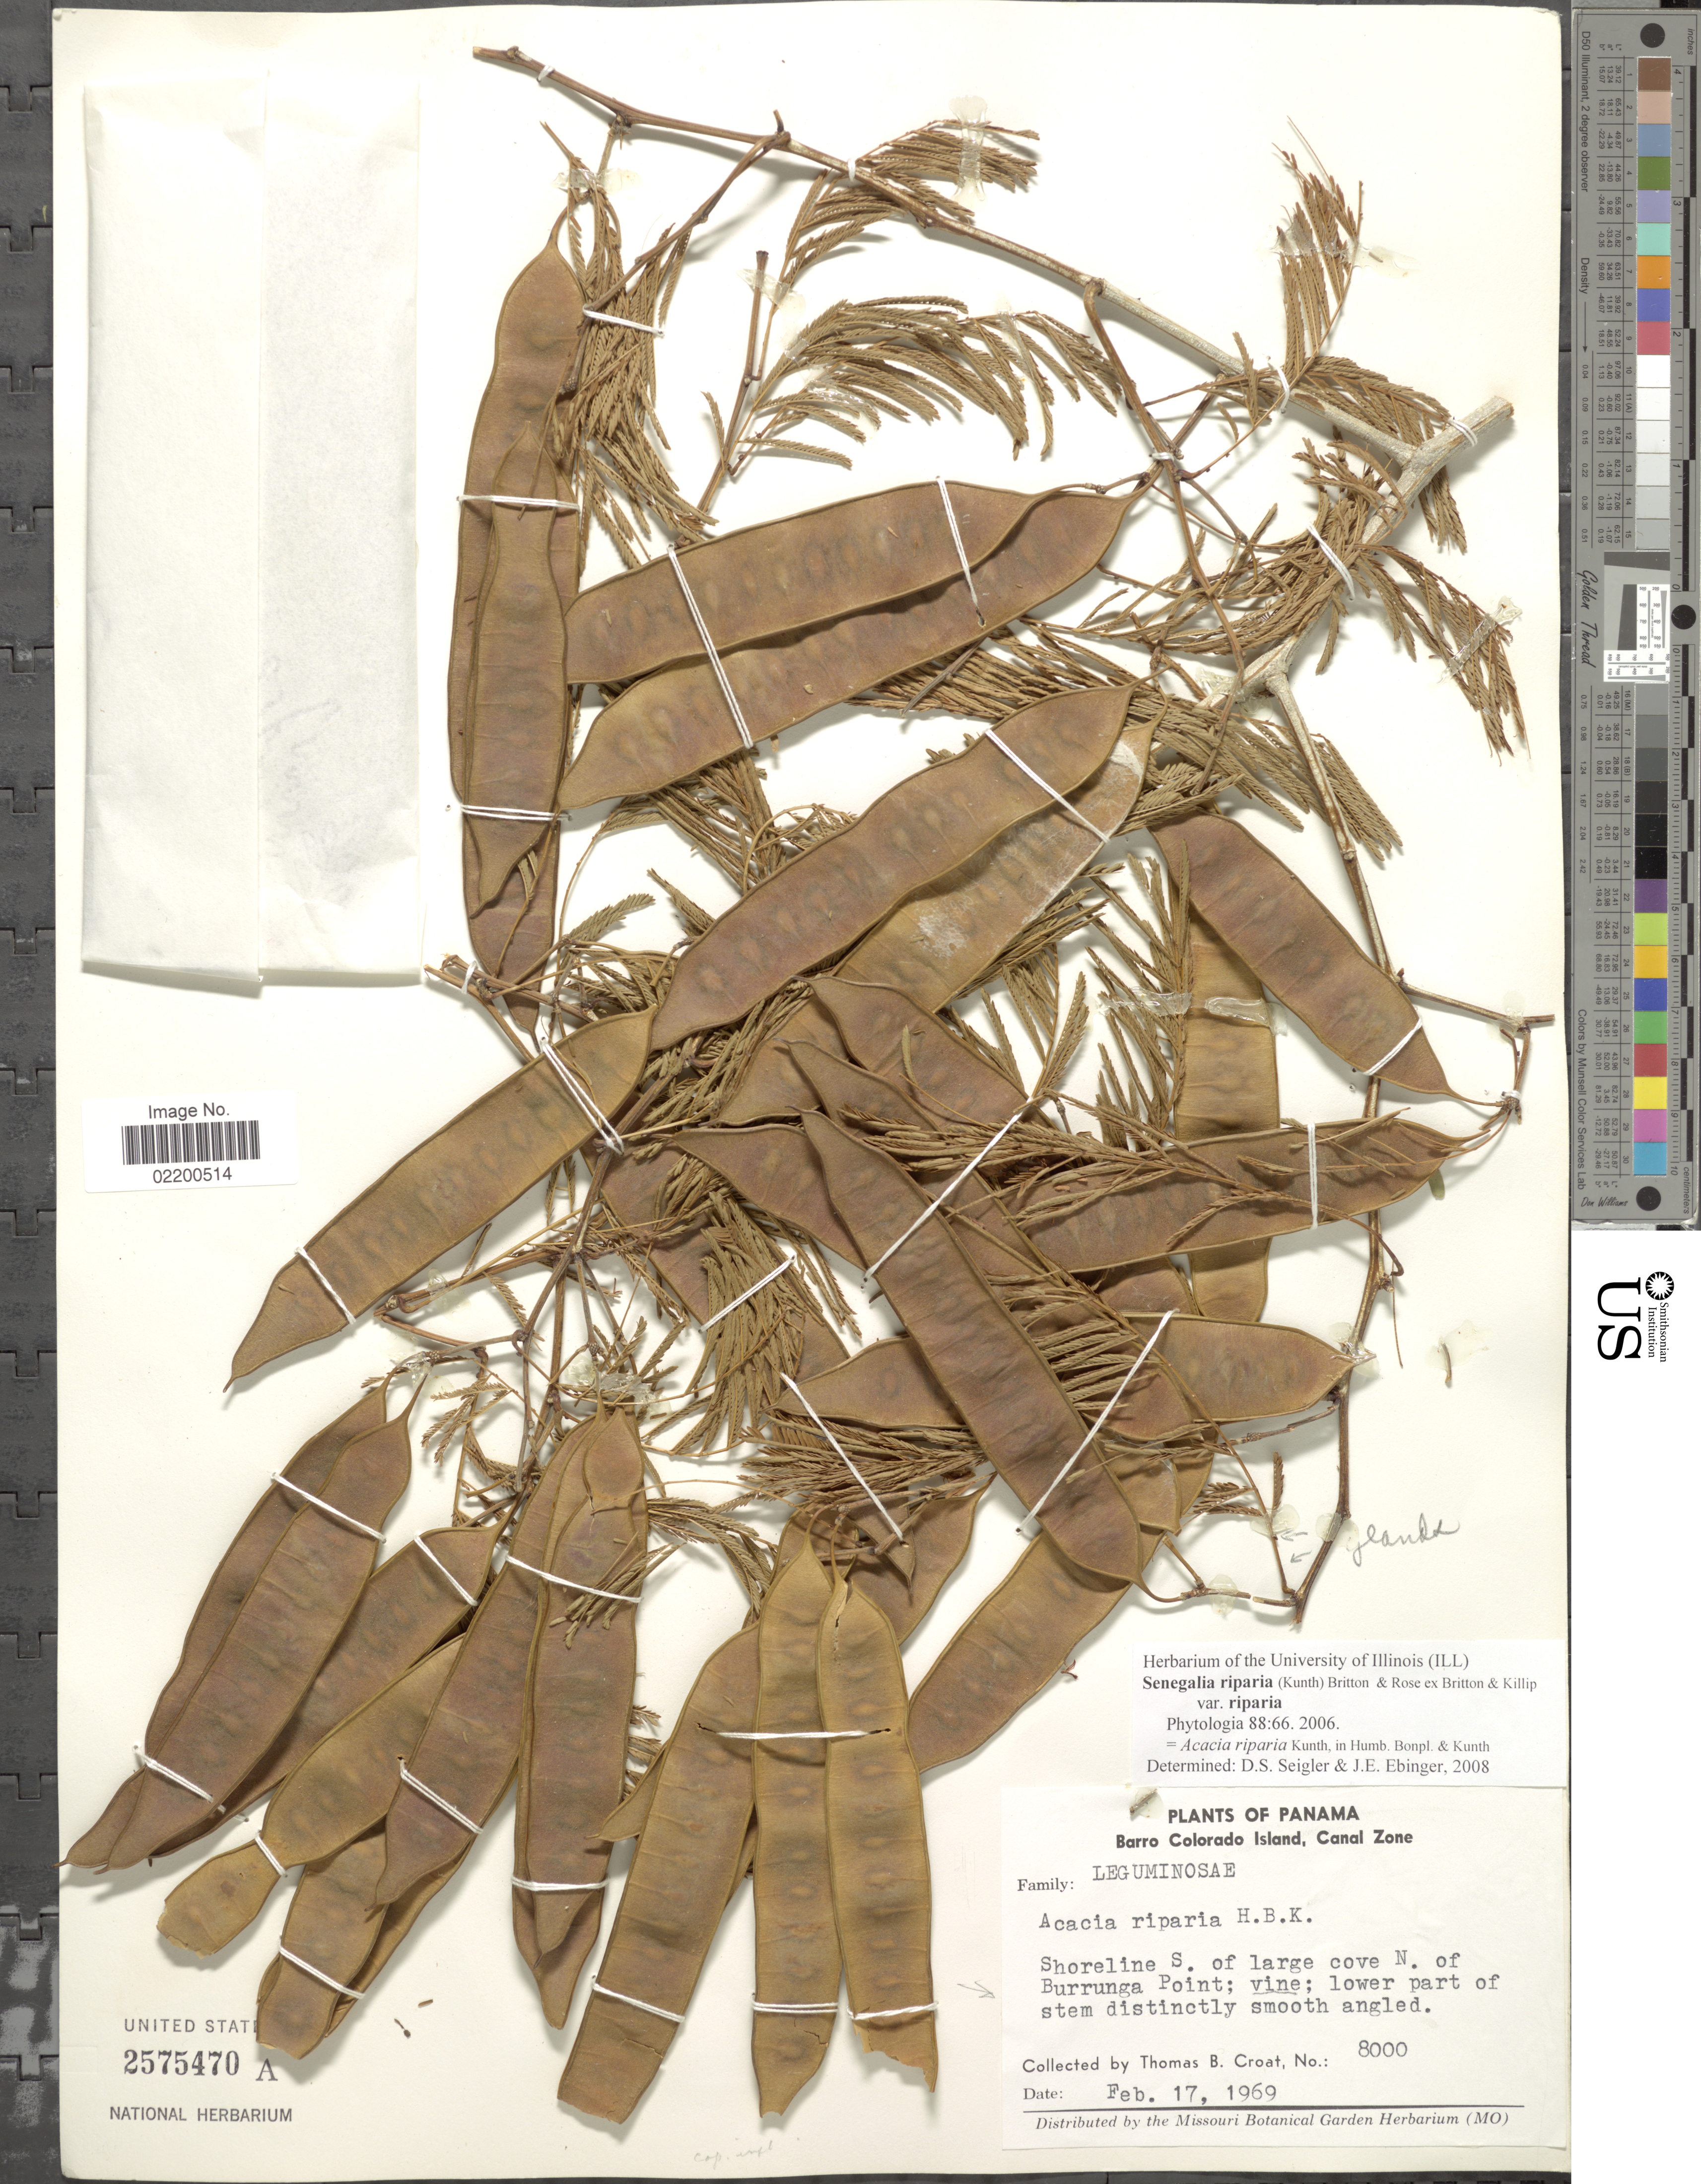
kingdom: Plantae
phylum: Tracheophyta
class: Magnoliopsida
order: Fabales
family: Fabaceae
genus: Senegalia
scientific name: Senegalia riparia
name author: (Kunth) Britton & Rose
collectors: T. B. Croat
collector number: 8000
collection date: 1969-02-17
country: Panama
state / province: Panamá Oeste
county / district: Canal Zone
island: Barro Colorado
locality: Barro Colorado Island, Canal Zone, Shoreline S. of large cove N. of Burrunga Point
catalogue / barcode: US 2575470A